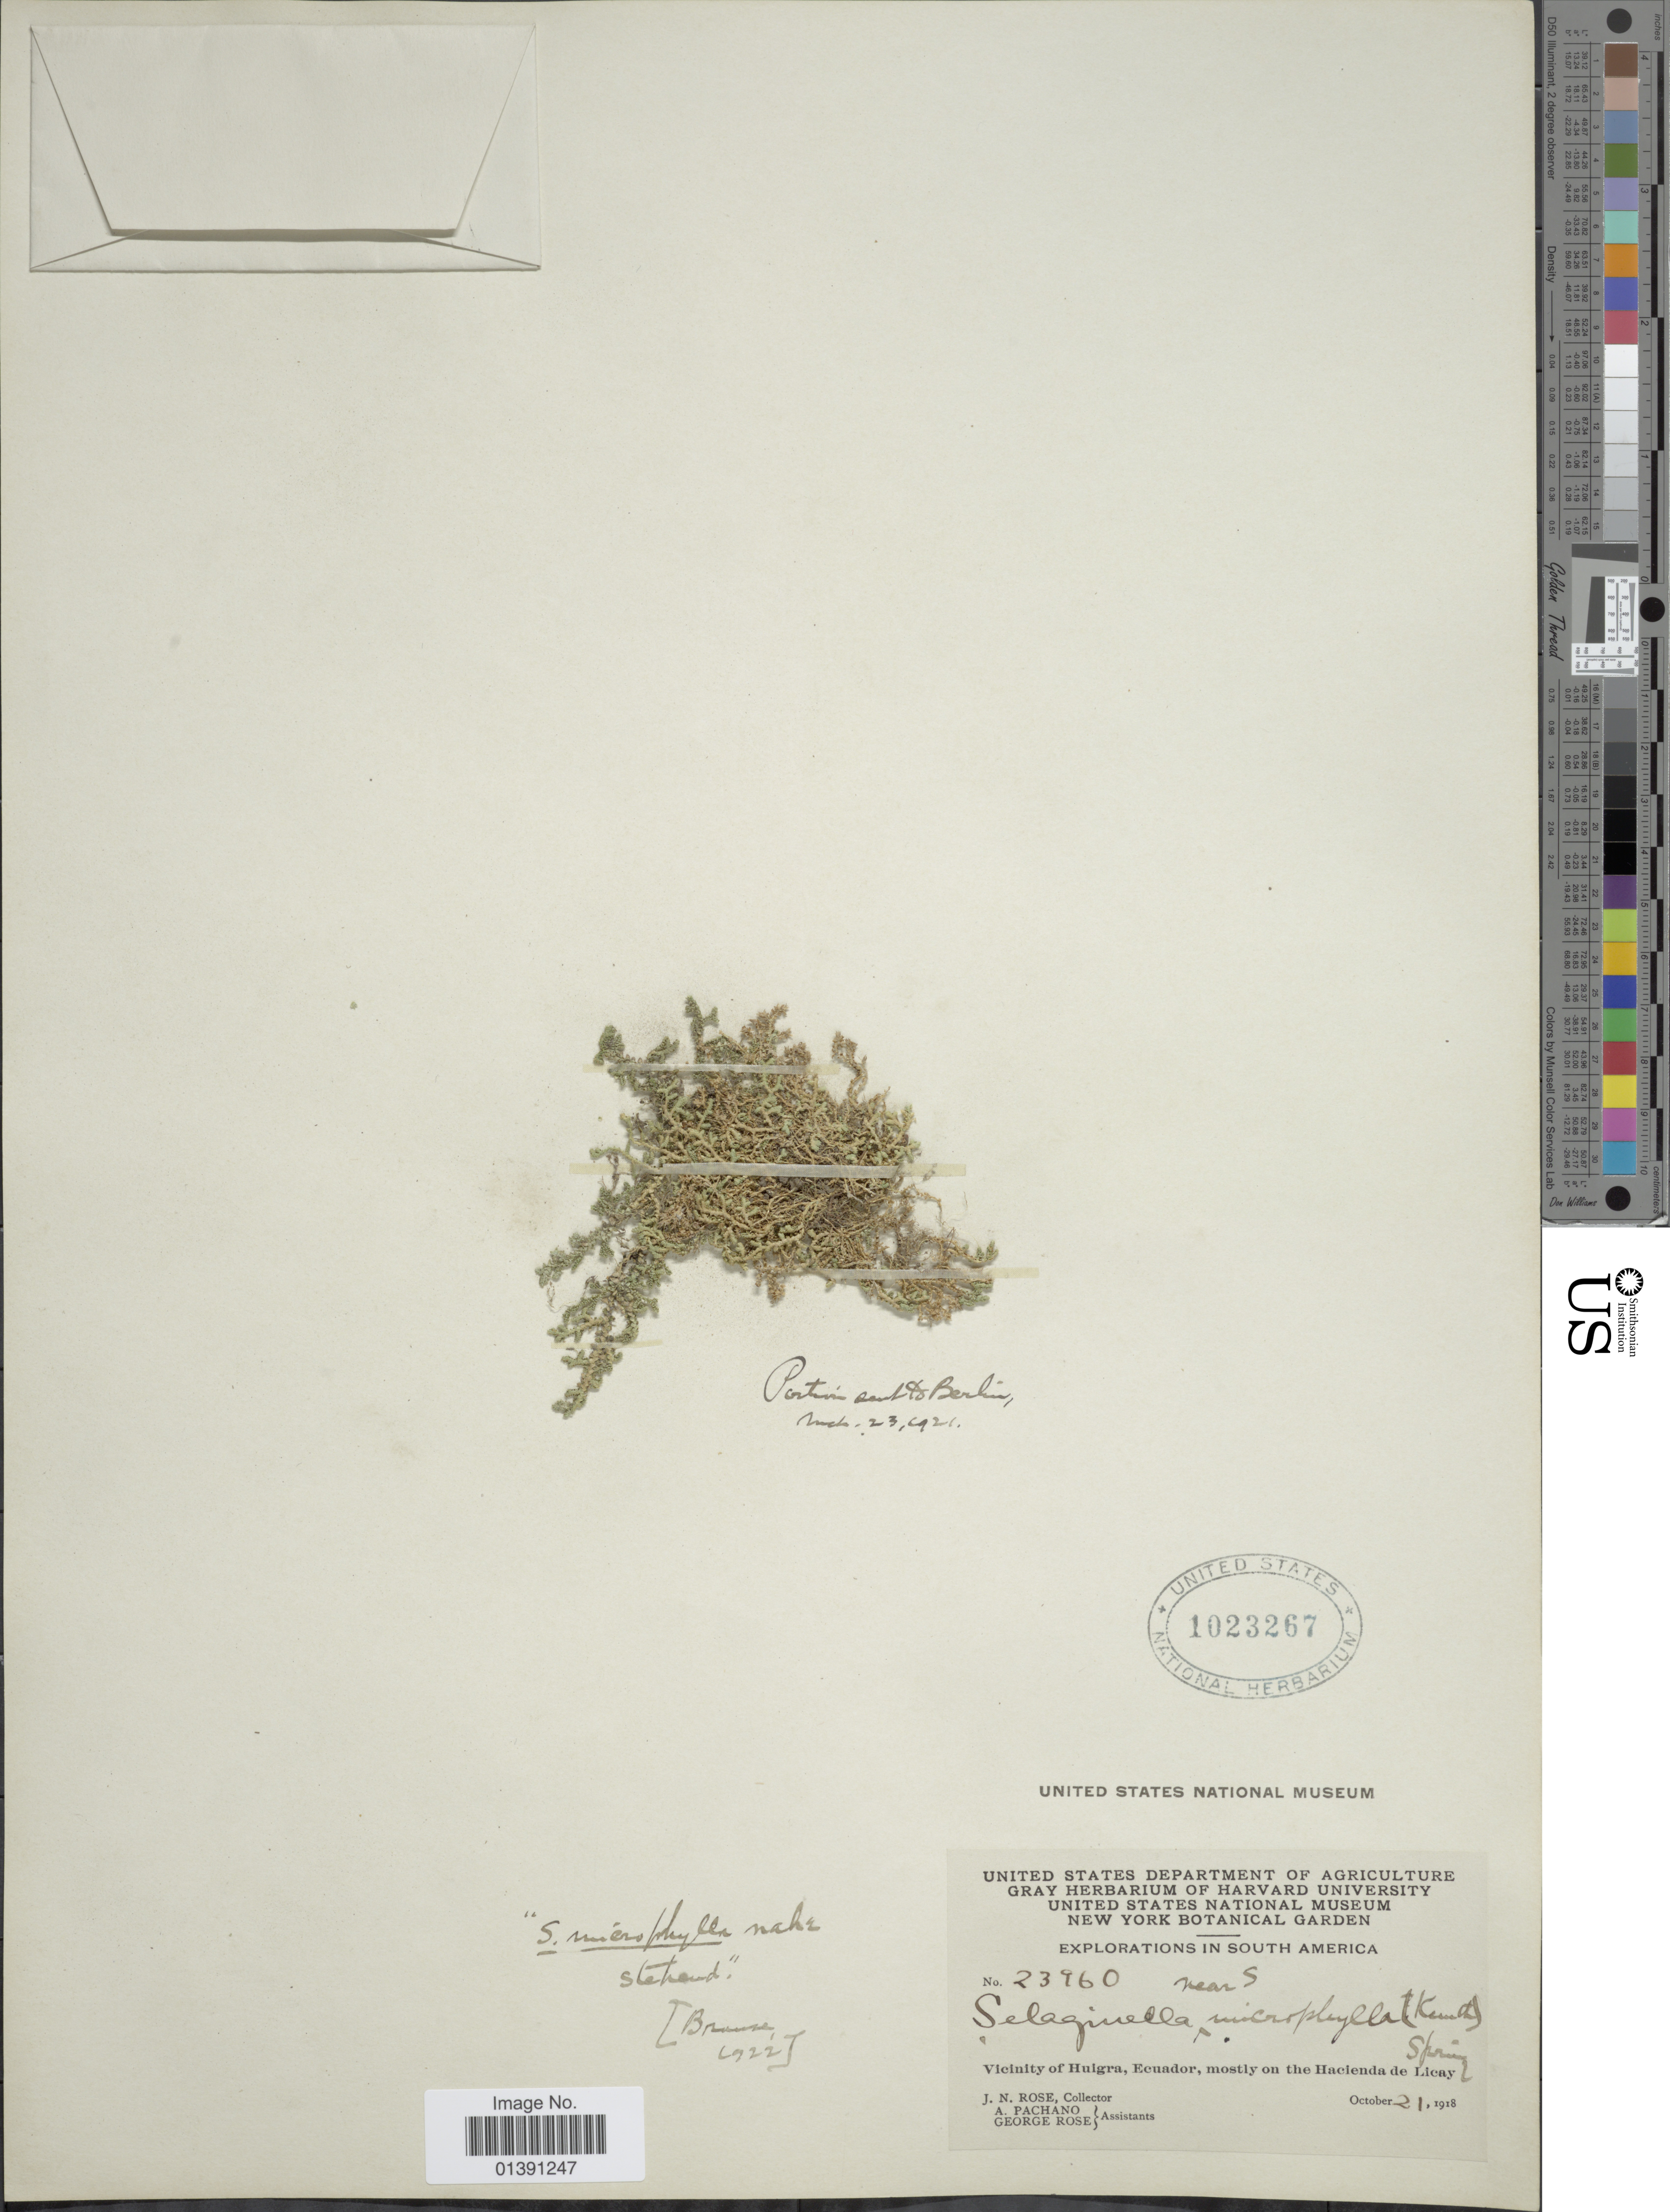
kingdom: Plantae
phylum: Tracheophyta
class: Lycopodiopsida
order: Selaginellales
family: Selaginellaceae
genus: Selaginella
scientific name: Selaginella microphylla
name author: (Kunth) Spring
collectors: J. N. Rose, A. Pachano & G. Rose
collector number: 23960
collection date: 1918-10-21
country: Ecuador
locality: Vicinity of Huigra, mostly on the Hacienda de Licay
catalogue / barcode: US 1023267